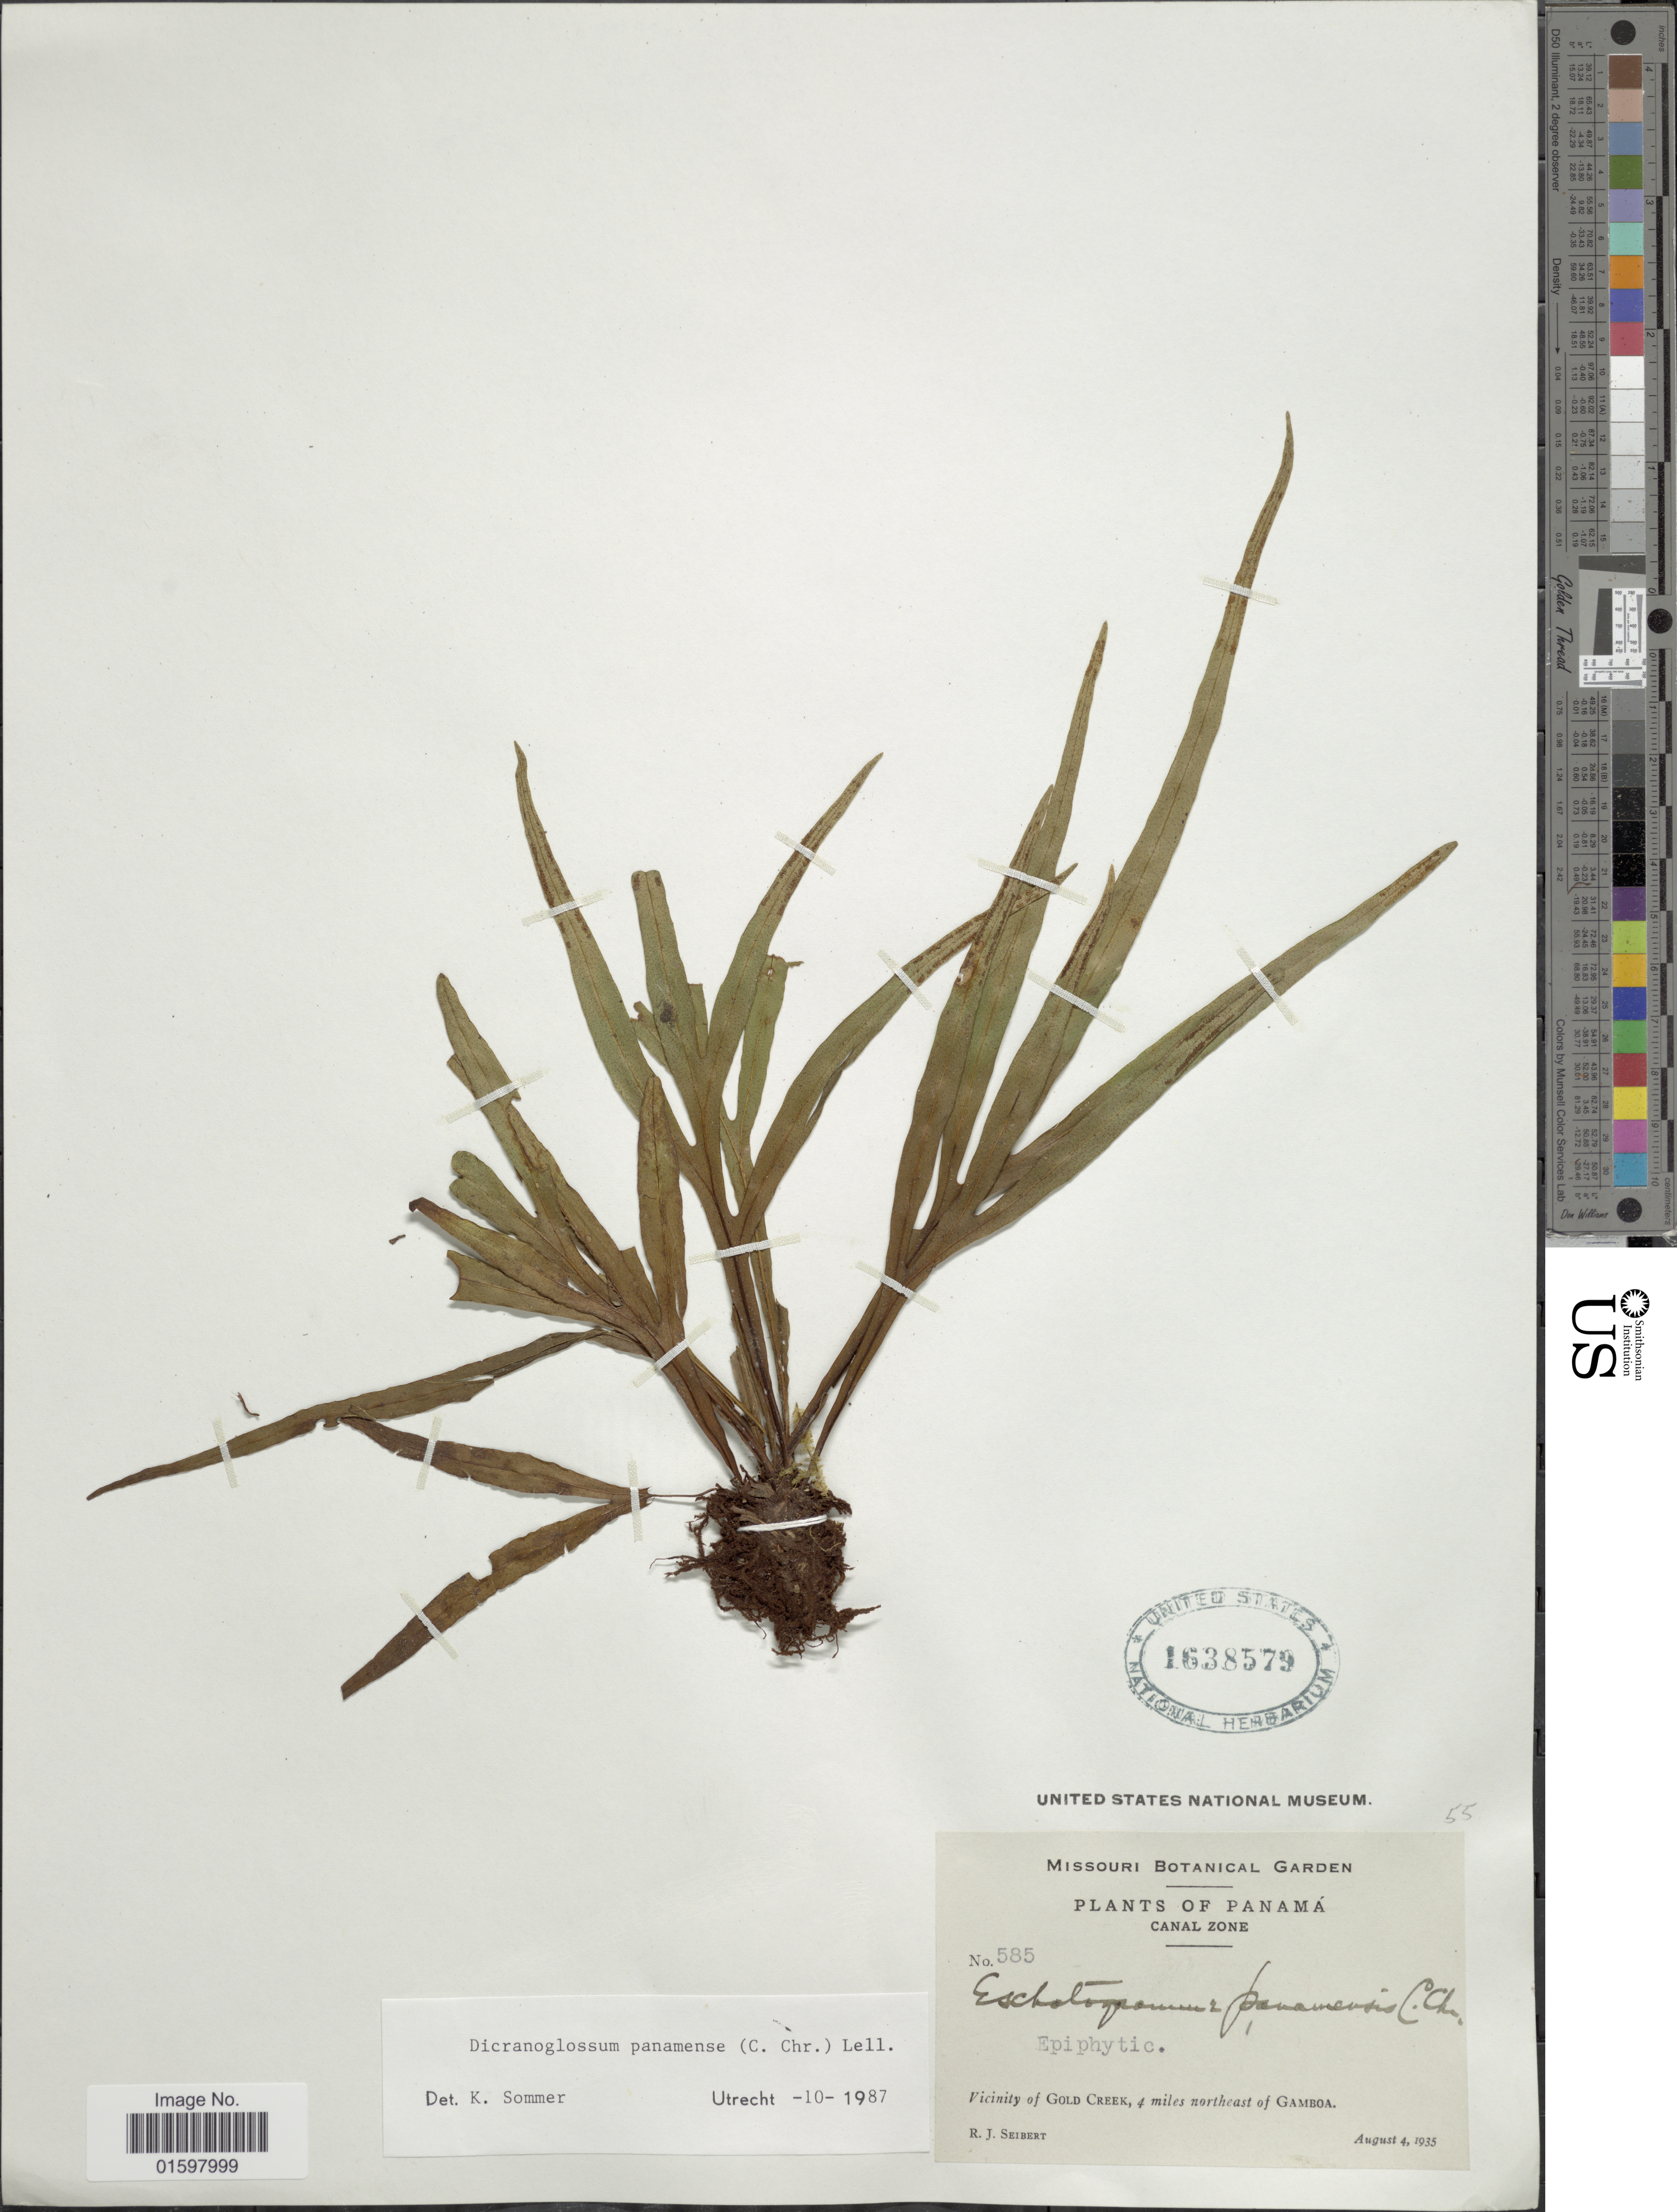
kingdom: Plantae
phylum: Tracheophyta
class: Polypodiopsida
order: Polypodiales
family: Polypodiaceae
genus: Pleopeltis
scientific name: Pleopeltis panamensis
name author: (Weath.) Pic. Serm.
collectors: R. J. Seibert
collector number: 585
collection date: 1935-08-04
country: Panama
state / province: Colón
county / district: Canal Zone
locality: Canal Zone, Vicinity of Gold Creek, 4 miles northeast of Gamboa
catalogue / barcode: US 1638579